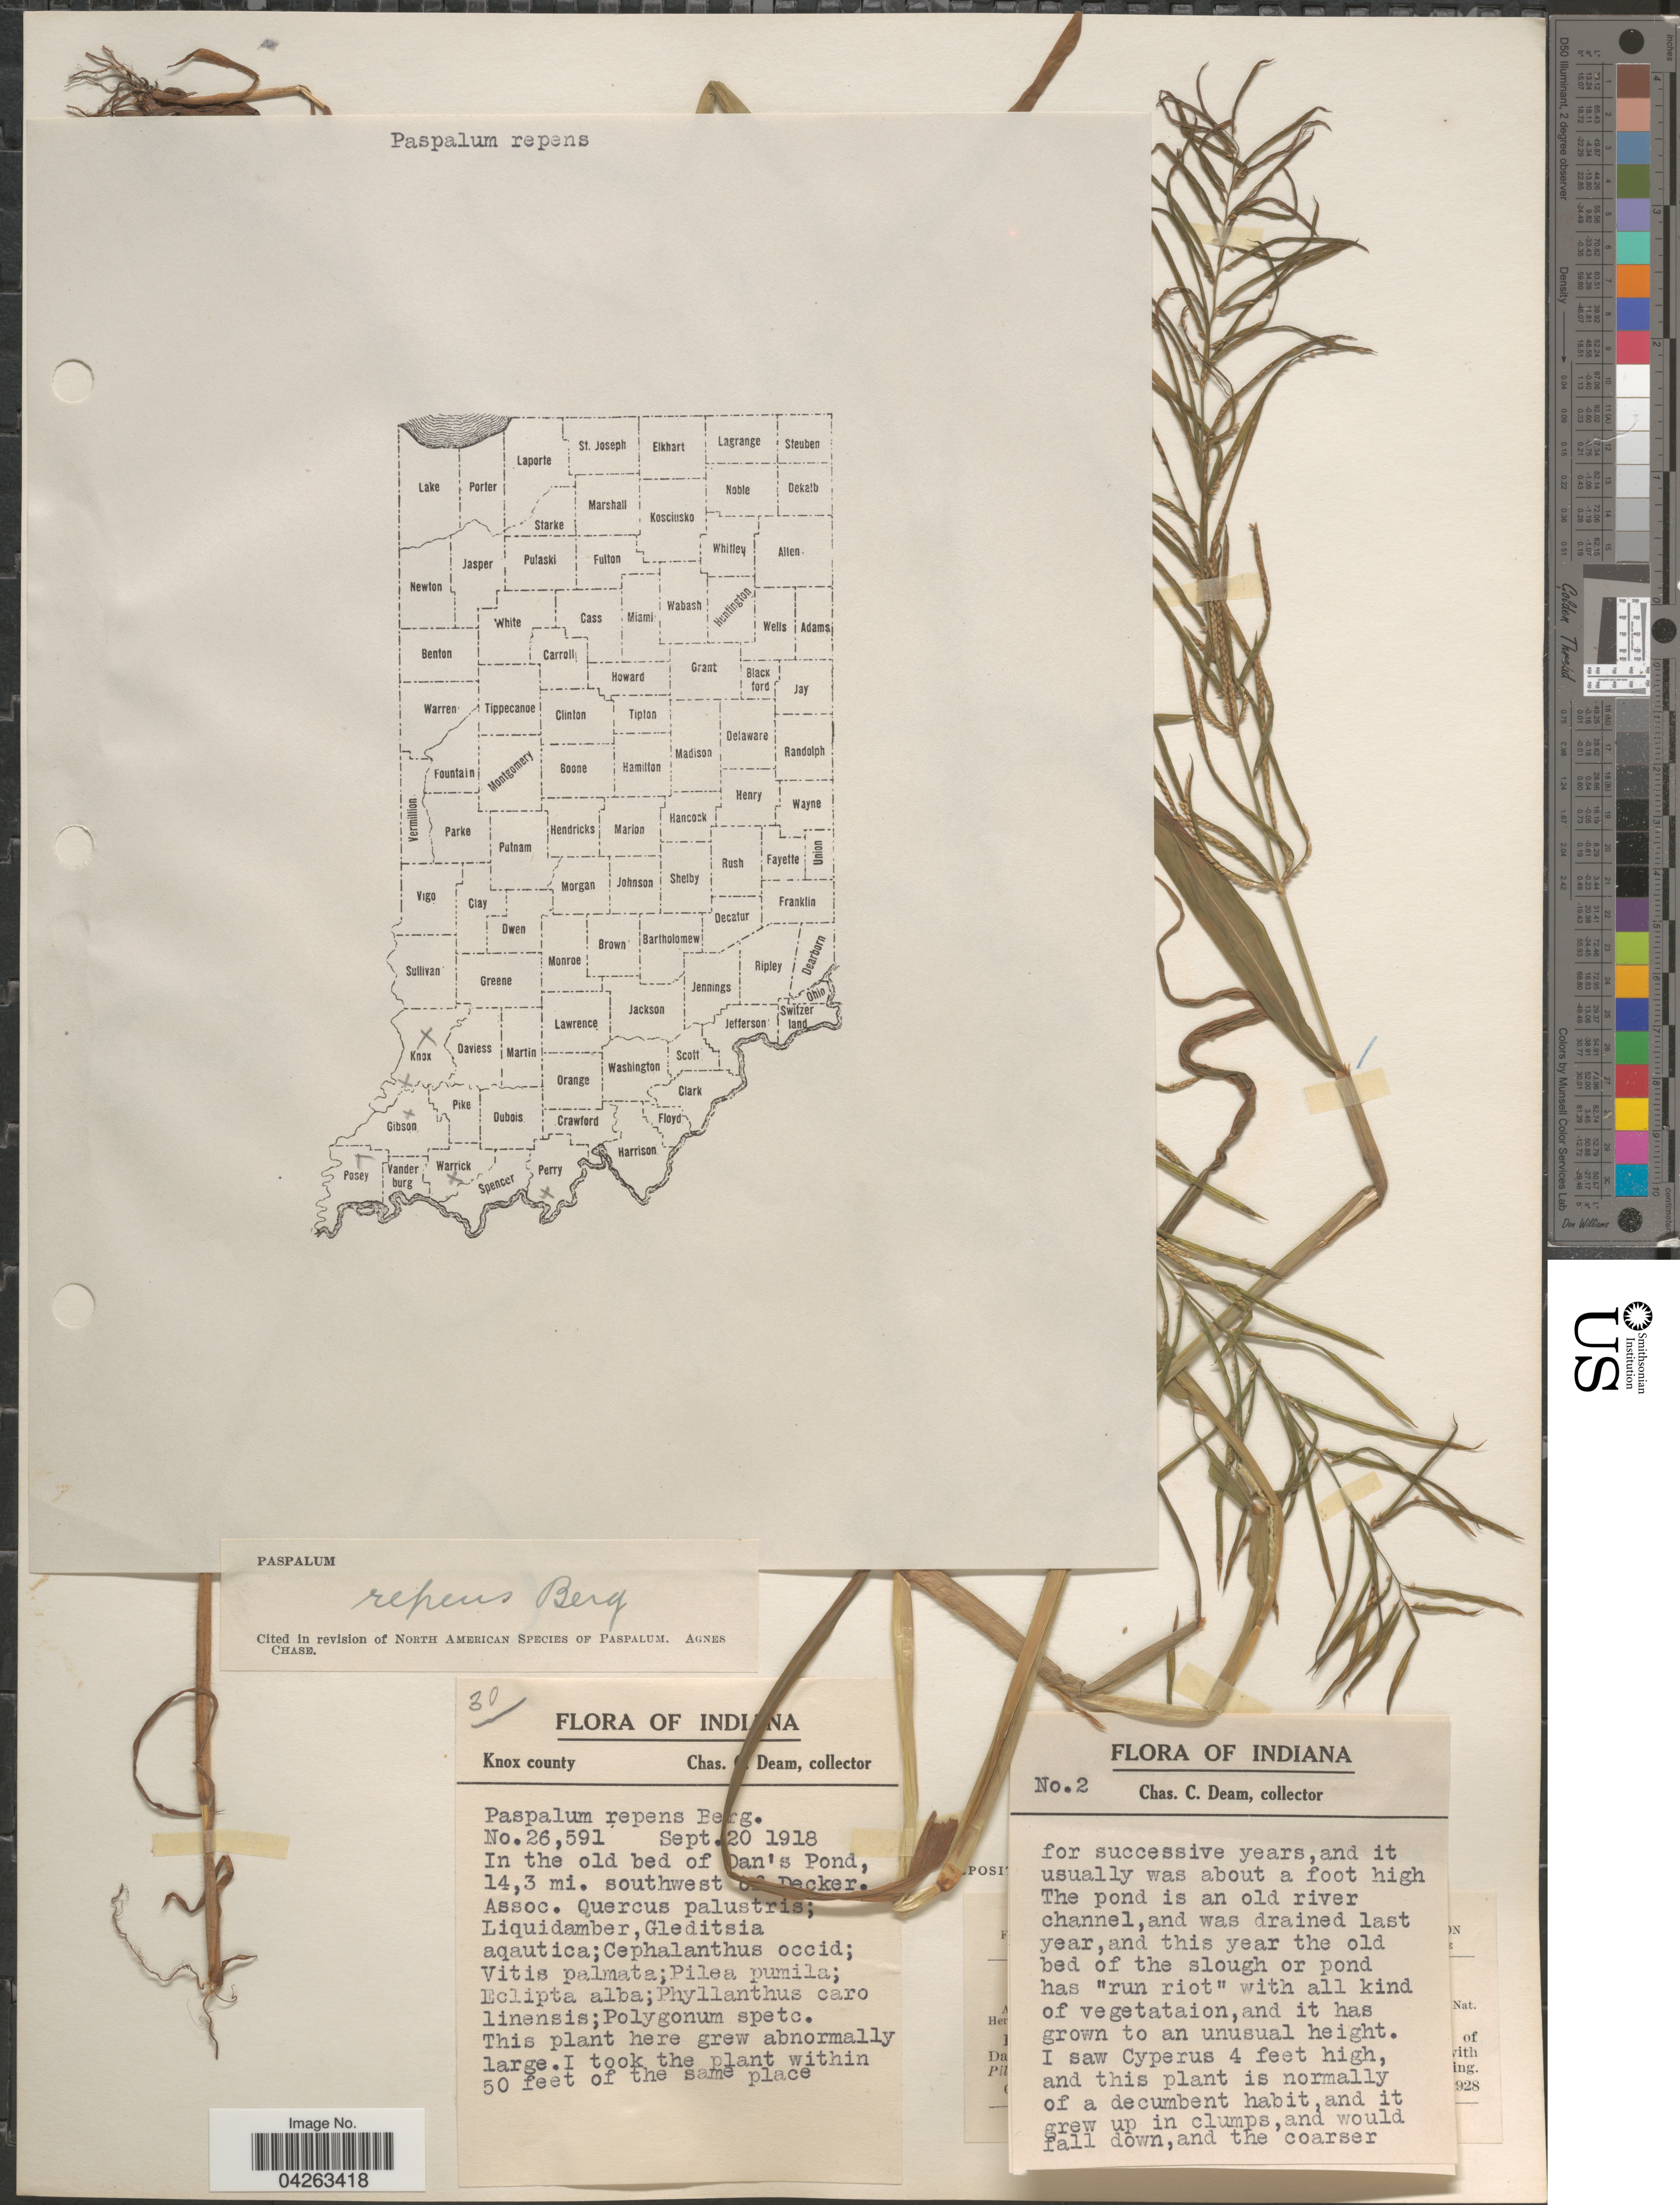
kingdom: Plantae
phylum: Tracheophyta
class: Liliopsida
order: Poales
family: Poaceae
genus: Paspalum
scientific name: Paspalum repens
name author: P.J. Bergius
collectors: C. C. Deam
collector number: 26591/30/2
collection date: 1918-09-20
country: United States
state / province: Indiana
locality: Knox county. In the old bed of Dan's Pond, 14,3 mi. southwest of Decker.